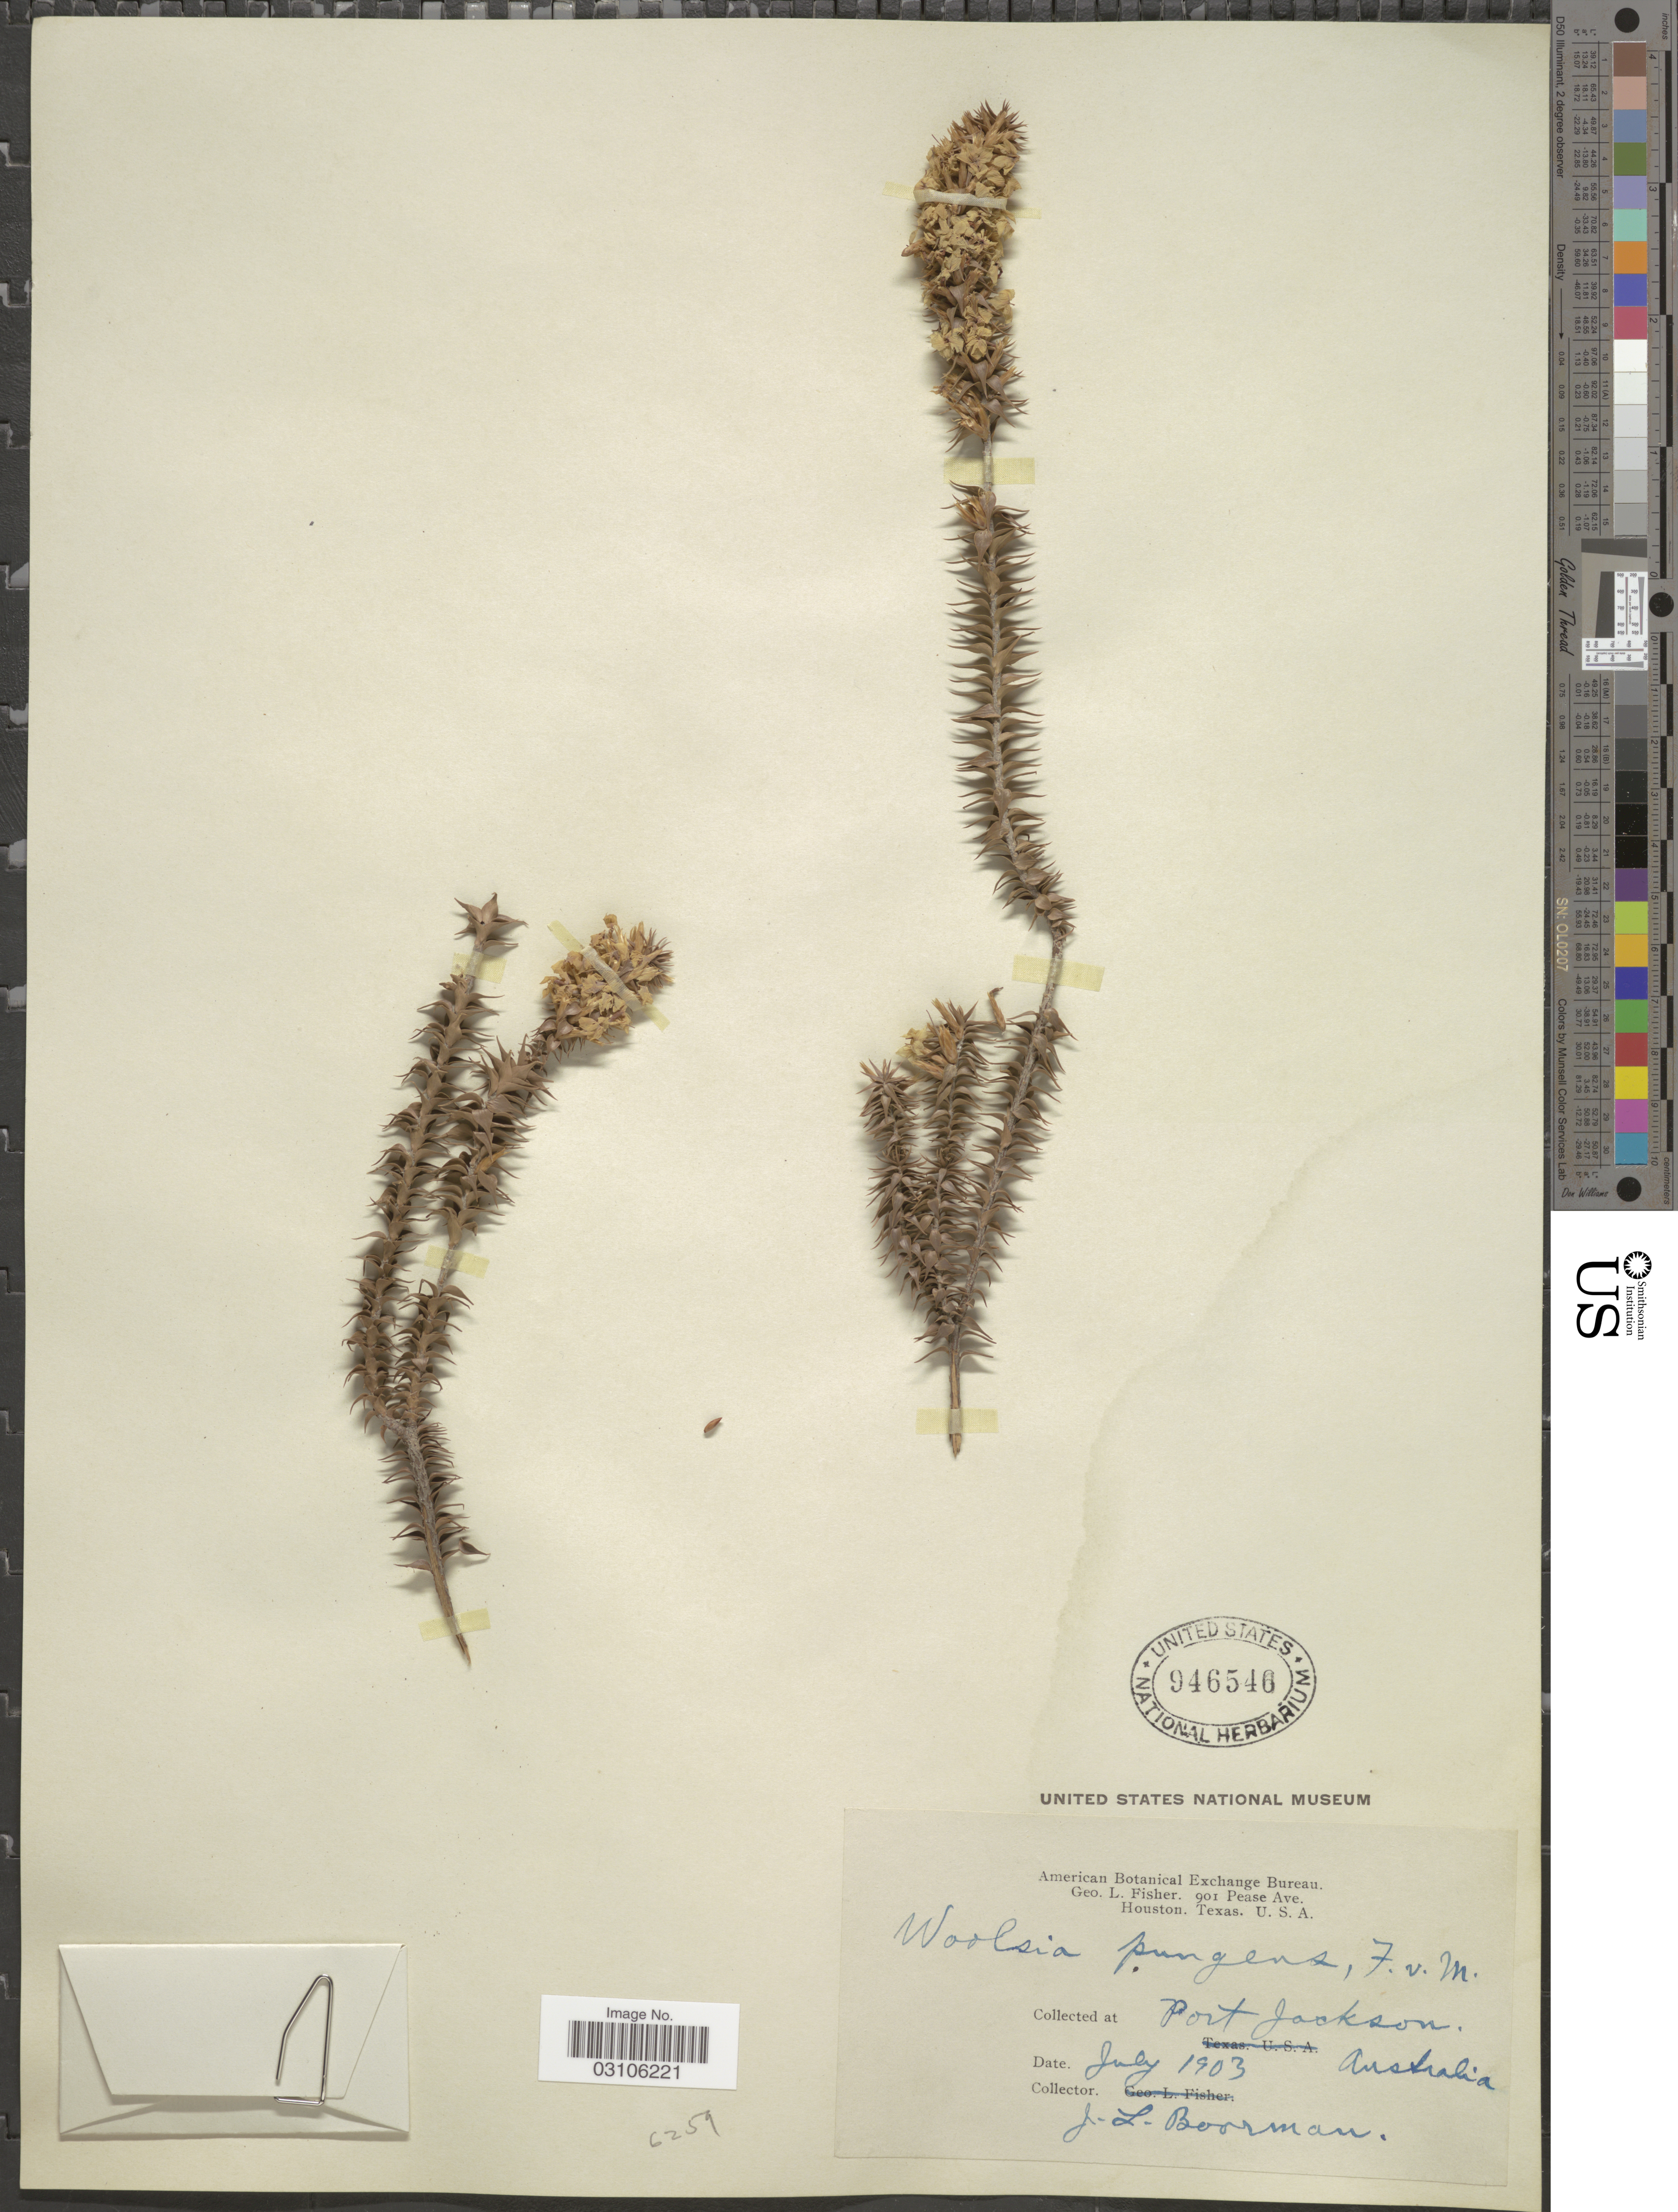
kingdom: Plantae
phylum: Tracheophyta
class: Magnoliopsida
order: Ericales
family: Ericaceae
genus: Woollsia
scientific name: Woollsia pungens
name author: (Cav.) F. Muell.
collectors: J. Boorman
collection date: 1903-07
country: Australia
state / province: New South Wales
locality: Port Jackson.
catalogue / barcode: US 946546